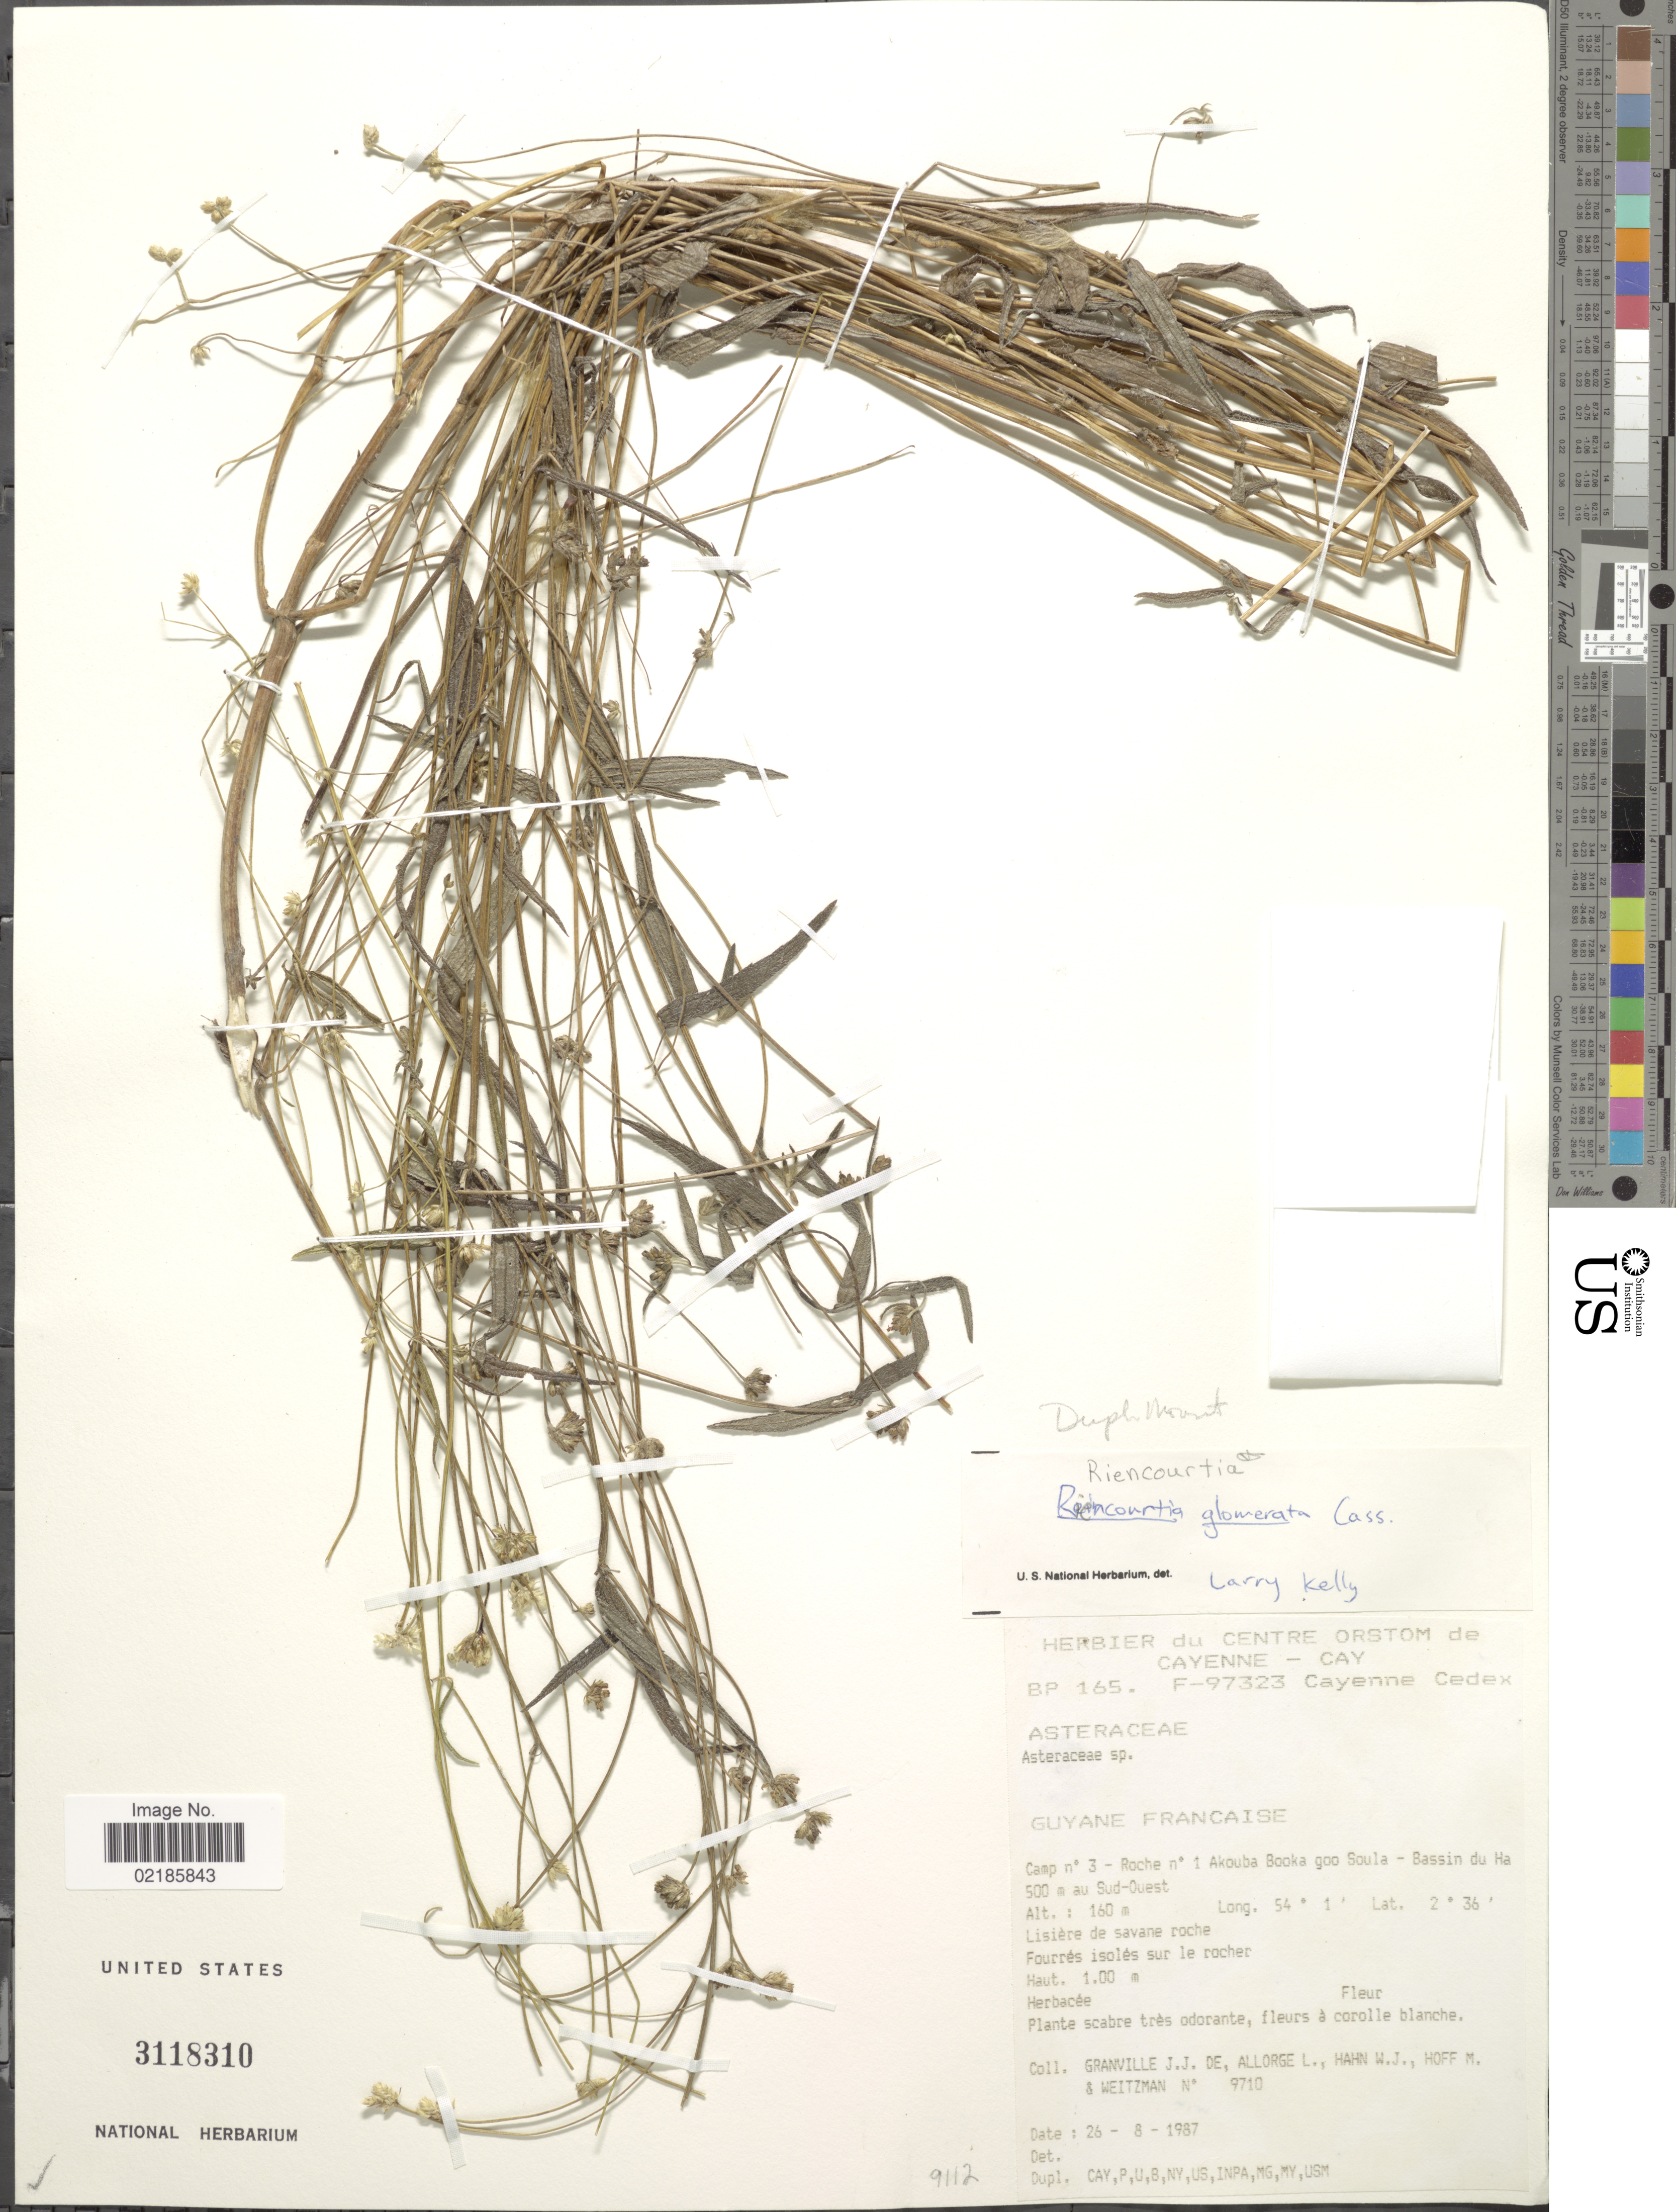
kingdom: Plantae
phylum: Tracheophyta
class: Magnoliopsida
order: Asterales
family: Asteraceae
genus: Riencourtia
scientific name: Riencourtia glomerata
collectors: J.-J. de Granville, L. Allorge, W. J. Hahn, M. Hoff & N. Weitzman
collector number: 9710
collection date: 1987-08-26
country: French Guiana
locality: Guayne Francaise. Camp no 3 - Roche no 1 Akouba Booka goo Soula - Bassin du Ha 500 m au Sud-Quest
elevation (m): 160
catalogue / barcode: US 3118310